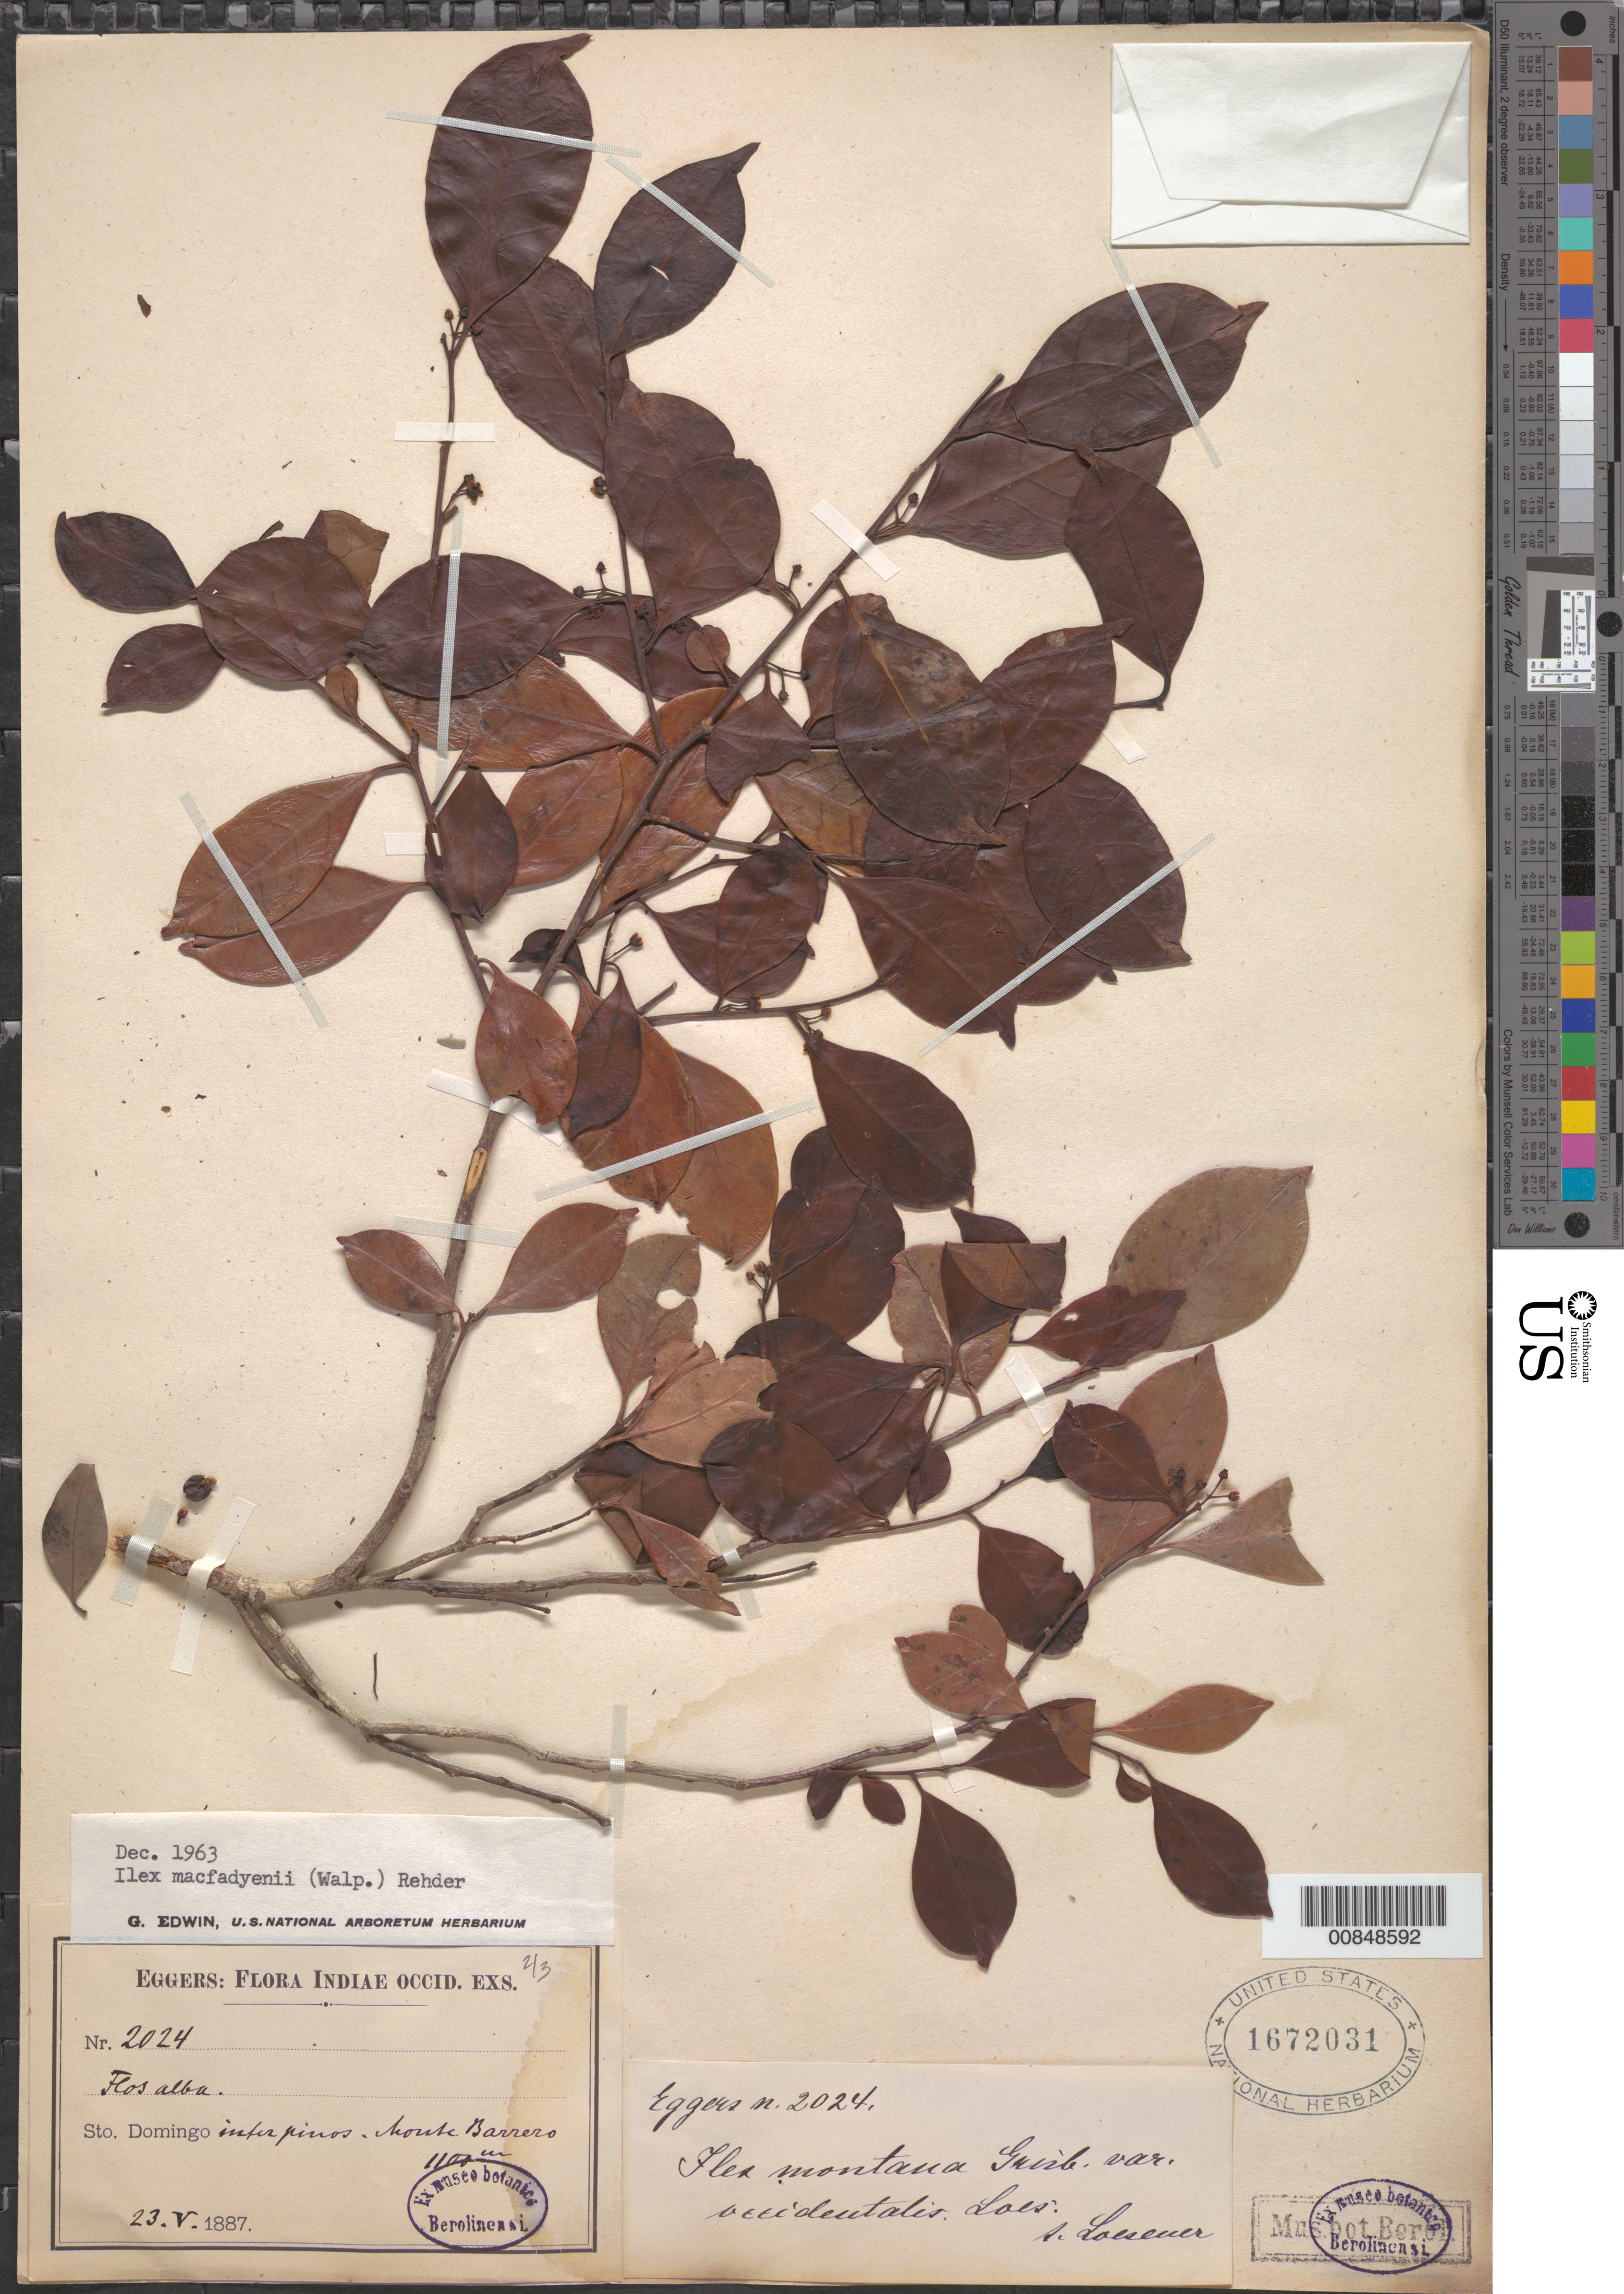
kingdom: Plantae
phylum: Tracheophyta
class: Magnoliopsida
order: Aquifoliales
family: Aquifoliaceae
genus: Ilex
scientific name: Ilex macfadyenii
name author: Rehder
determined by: Edwin, G.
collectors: H. F. A. von Eggers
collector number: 2024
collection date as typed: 23 May 1887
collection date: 1887-05-23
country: Dominican Republic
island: Hispaniola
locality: Monte Barrero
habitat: Inter pinos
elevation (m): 2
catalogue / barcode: US 1672031